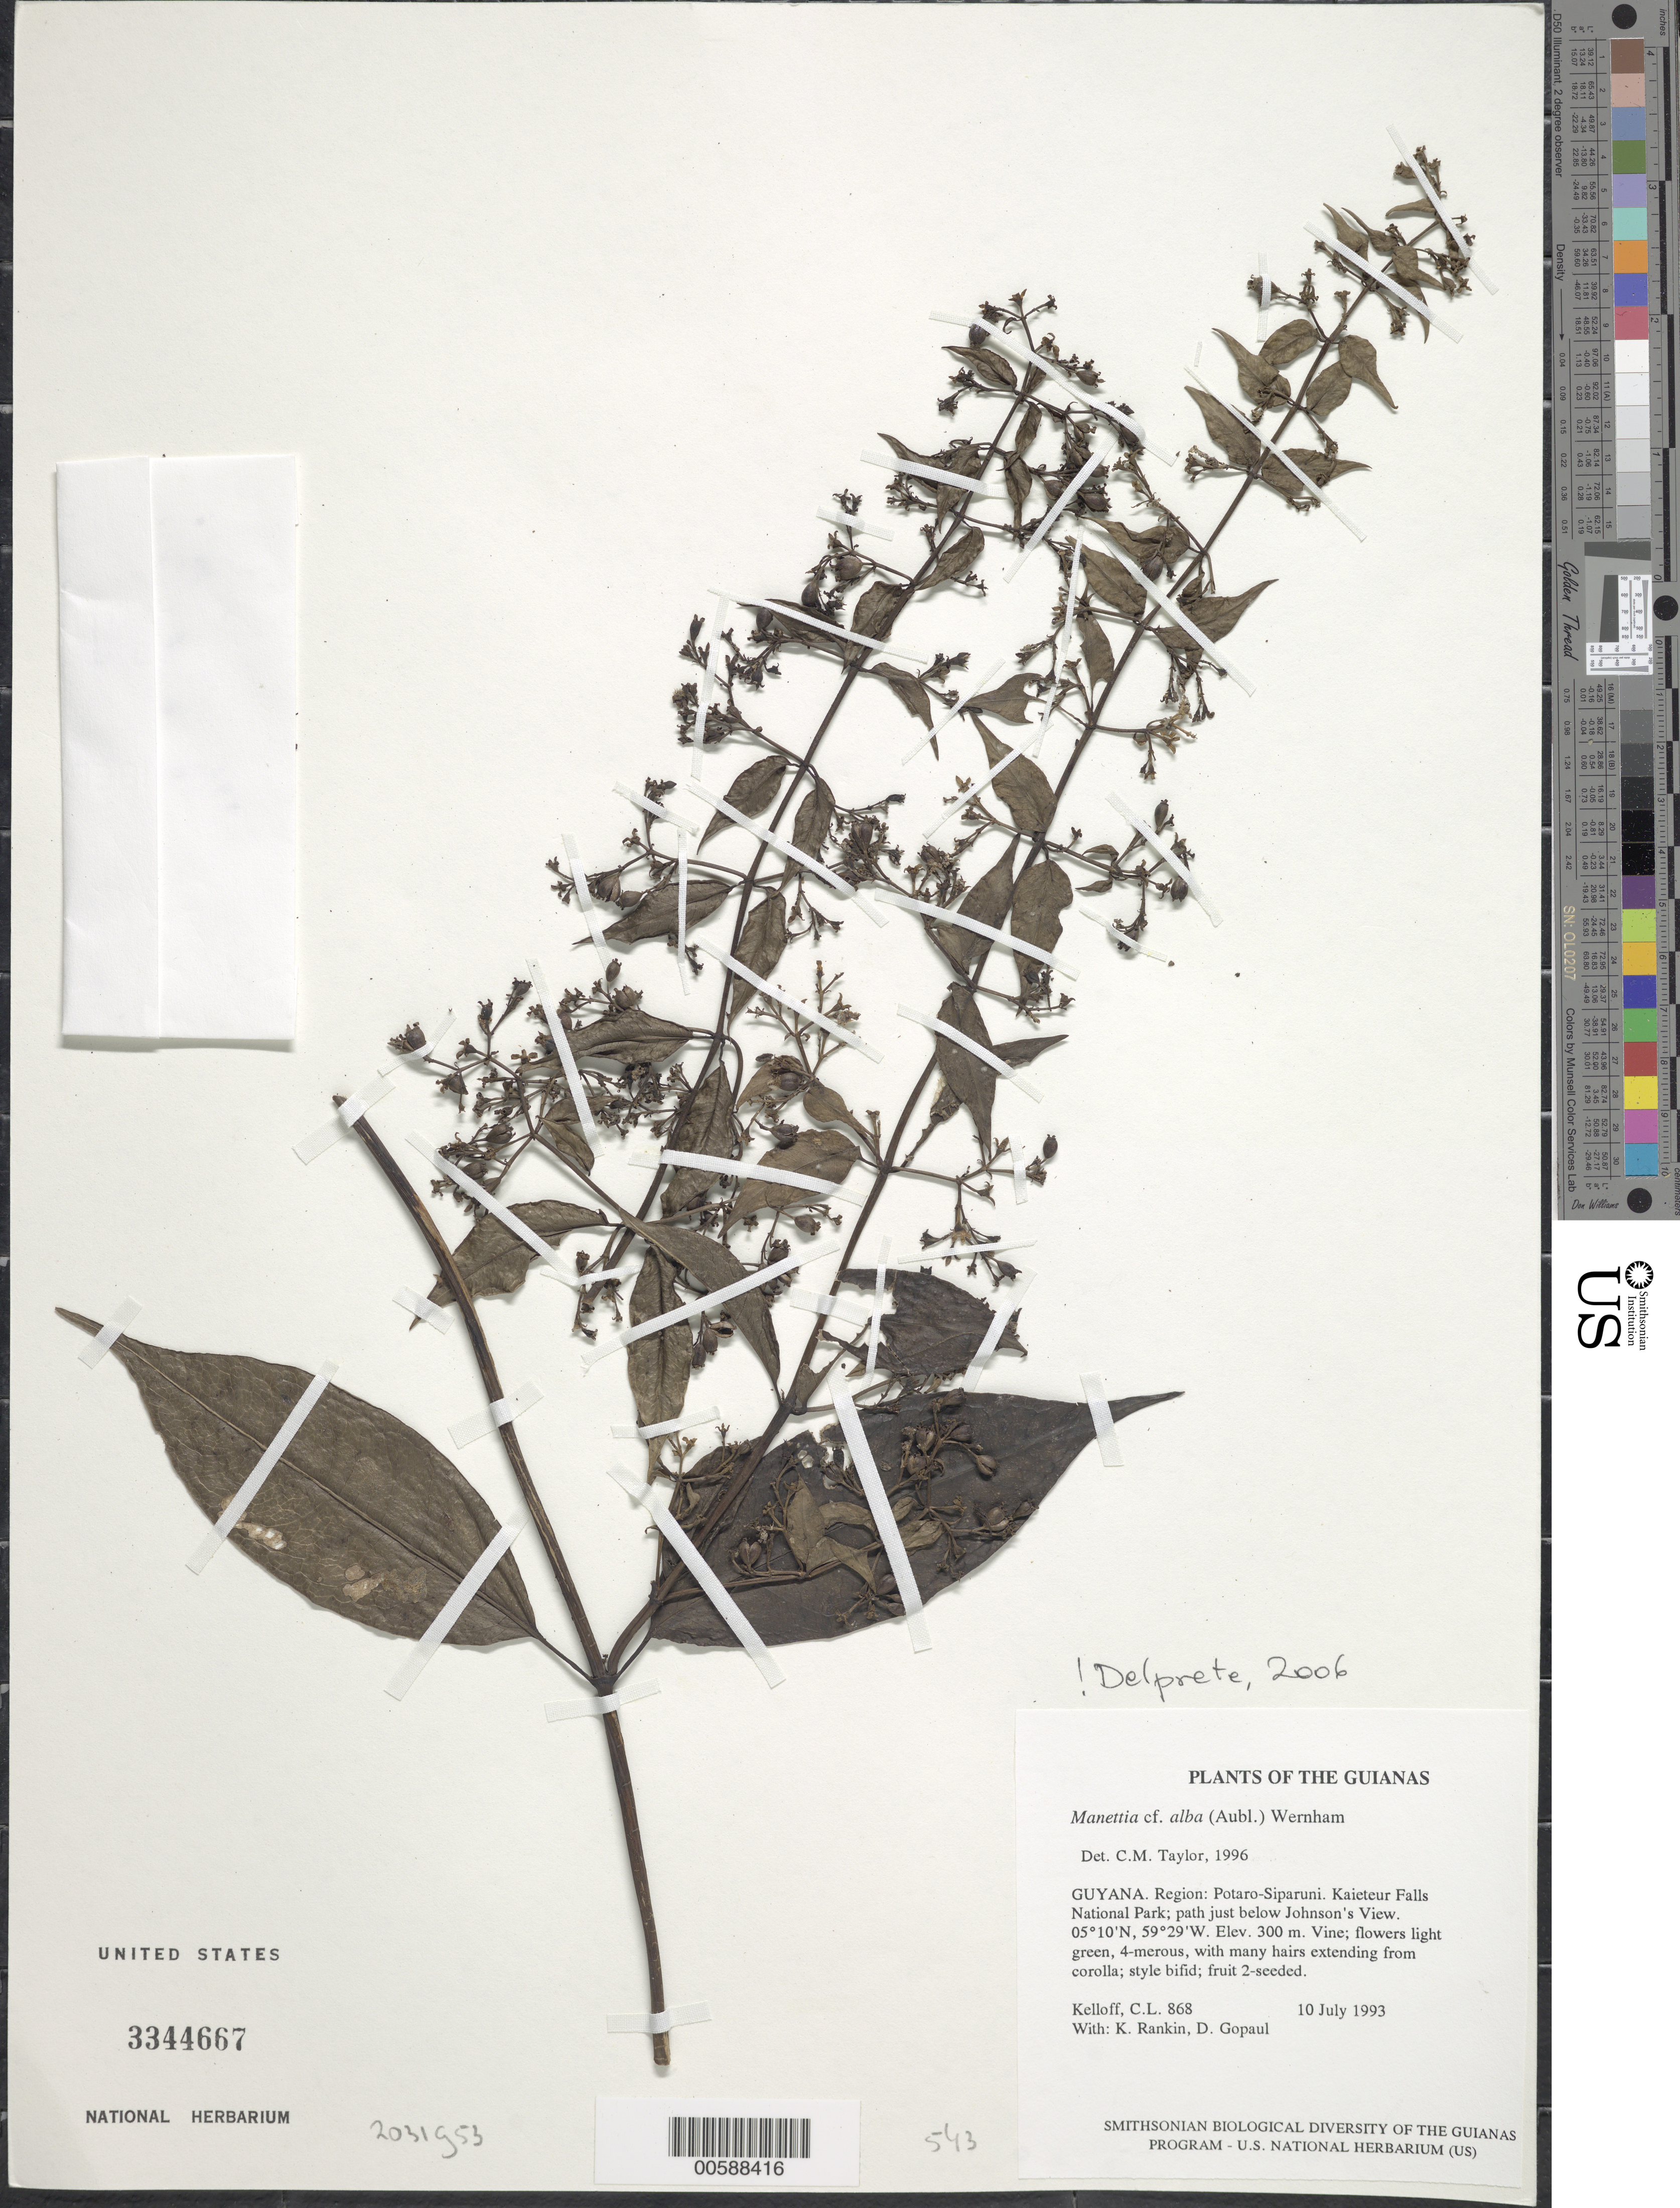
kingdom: Plantae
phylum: Tracheophyta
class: Magnoliopsida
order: Gentianales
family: Rubiaceae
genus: Manettia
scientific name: Manettia alba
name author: (Aubl.) Wernham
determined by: Delprete, P. G., Herb. de Guyane Cay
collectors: C. L. Kelloff, K. Rankin & D. Gopaul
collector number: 868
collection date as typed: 10 July 1993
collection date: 1993-07-10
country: Guyana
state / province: Potaro-Siparuni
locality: Kaieteur Falls National Park; path just below Johnson's View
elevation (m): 300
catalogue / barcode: US 3344667